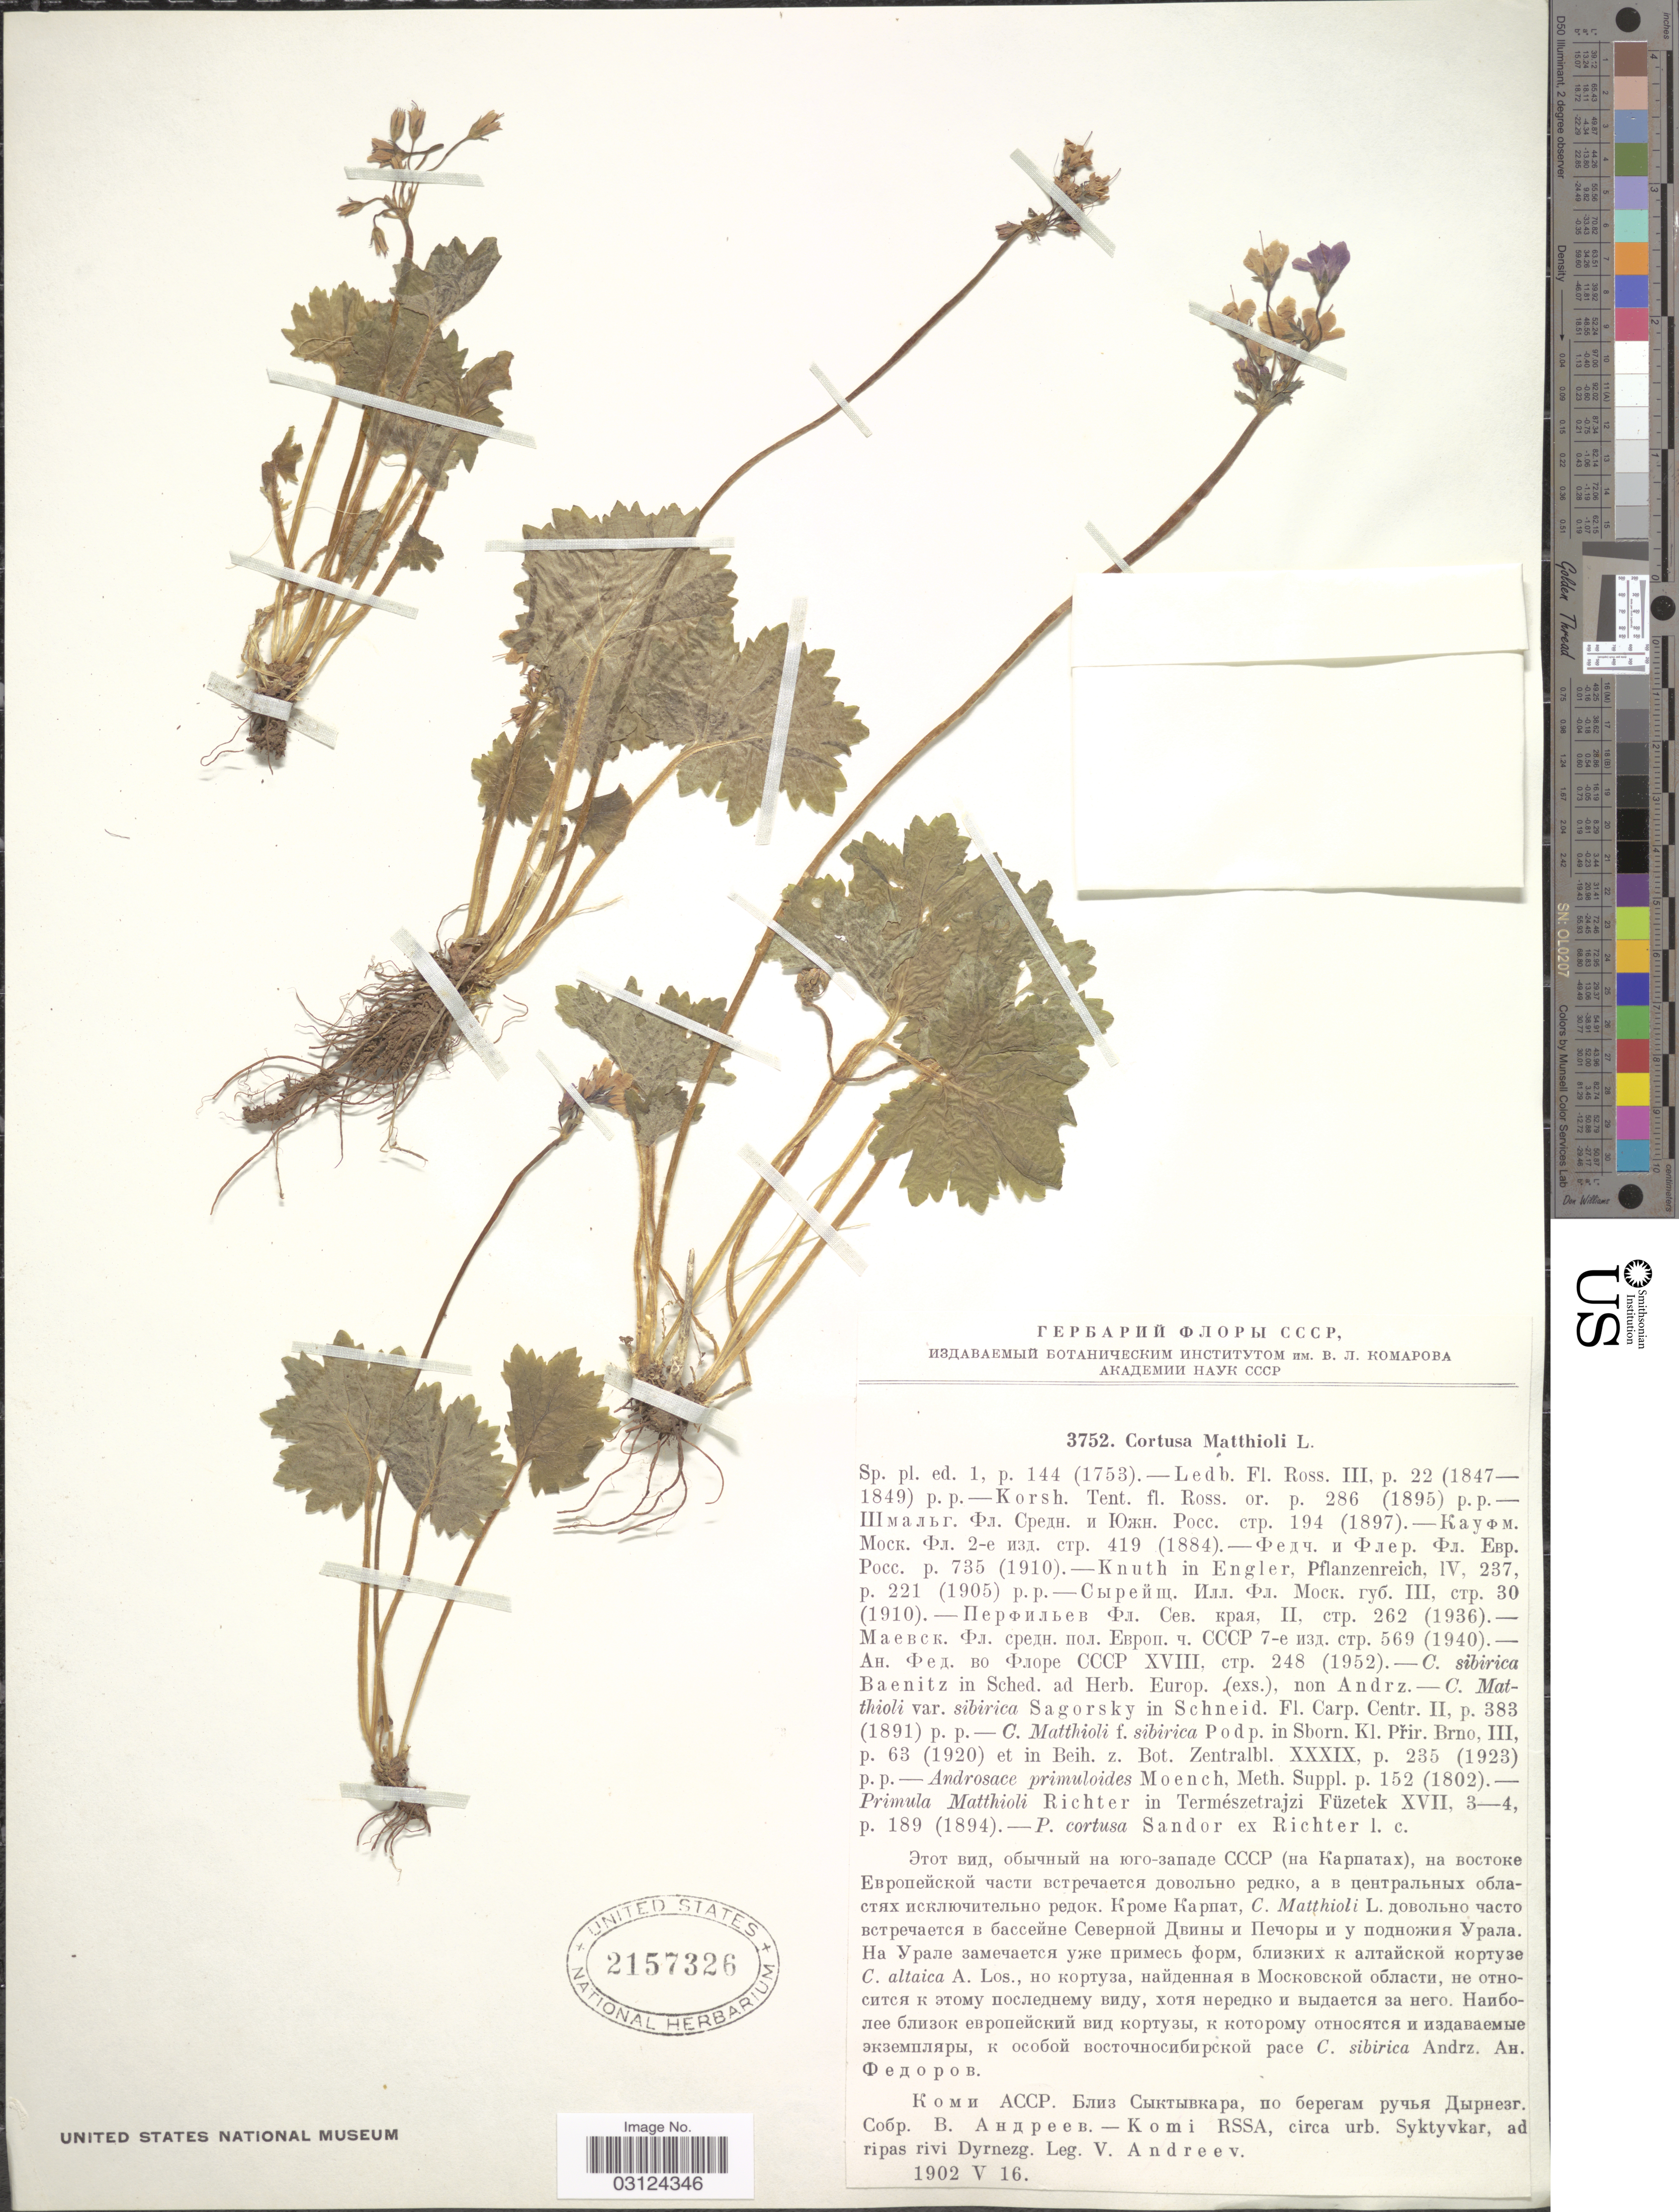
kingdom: Plantae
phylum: Tracheophyta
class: Magnoliopsida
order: Ericales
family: Primulaceae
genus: Cortusa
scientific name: Cortusa matthioli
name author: L.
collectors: V. Andreev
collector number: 3752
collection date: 1902-05-16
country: Russian Federation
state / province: Komi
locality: Komi RSSA, circa urb. Syktyvkar, ad ripas rivi Dyrnezg.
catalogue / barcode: US 2157326